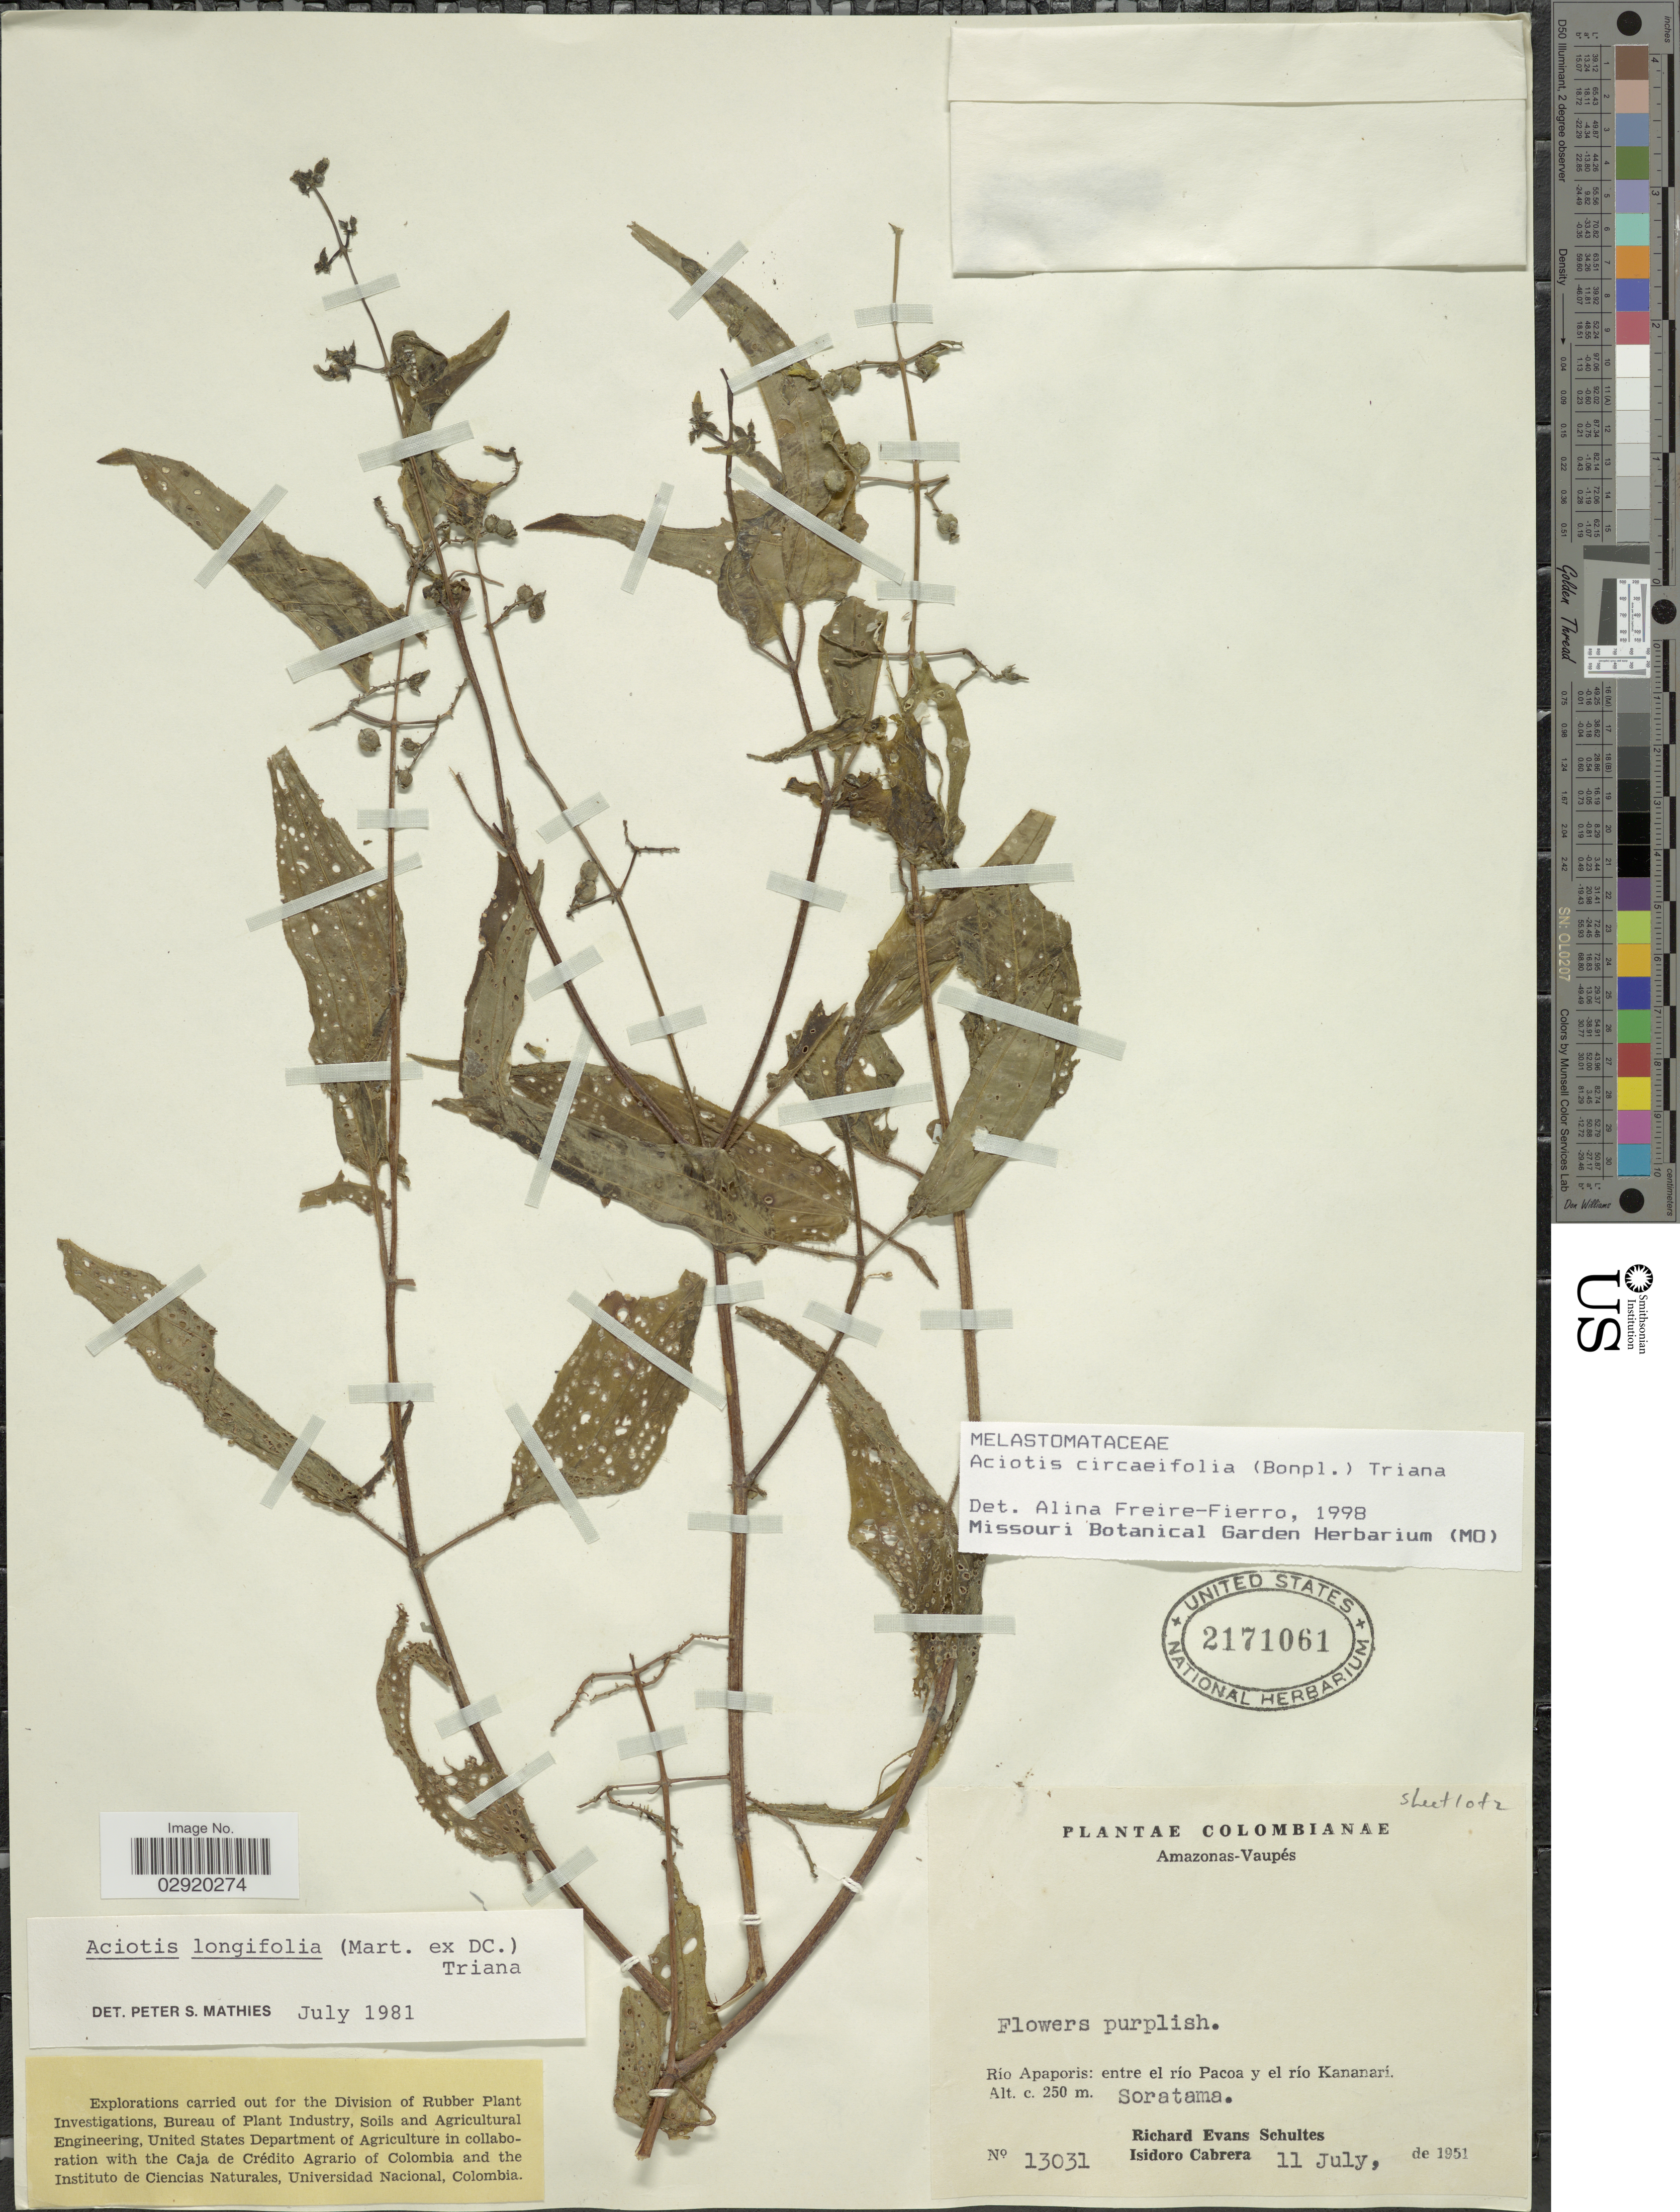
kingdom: Plantae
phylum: Tracheophyta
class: Magnoliopsida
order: Myrtales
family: Melastomataceae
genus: Aciotis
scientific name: Aciotis circaeifolia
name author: (Bonpl.) Triana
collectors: R. E. Schultes & I. Cabrera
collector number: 13031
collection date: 1951-07-11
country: Colombia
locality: Amazonas-Vaupés. Río Apaporis: entre el río Pacoa yel río Kanannarí. Soratama.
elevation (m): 250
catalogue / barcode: US 2171061